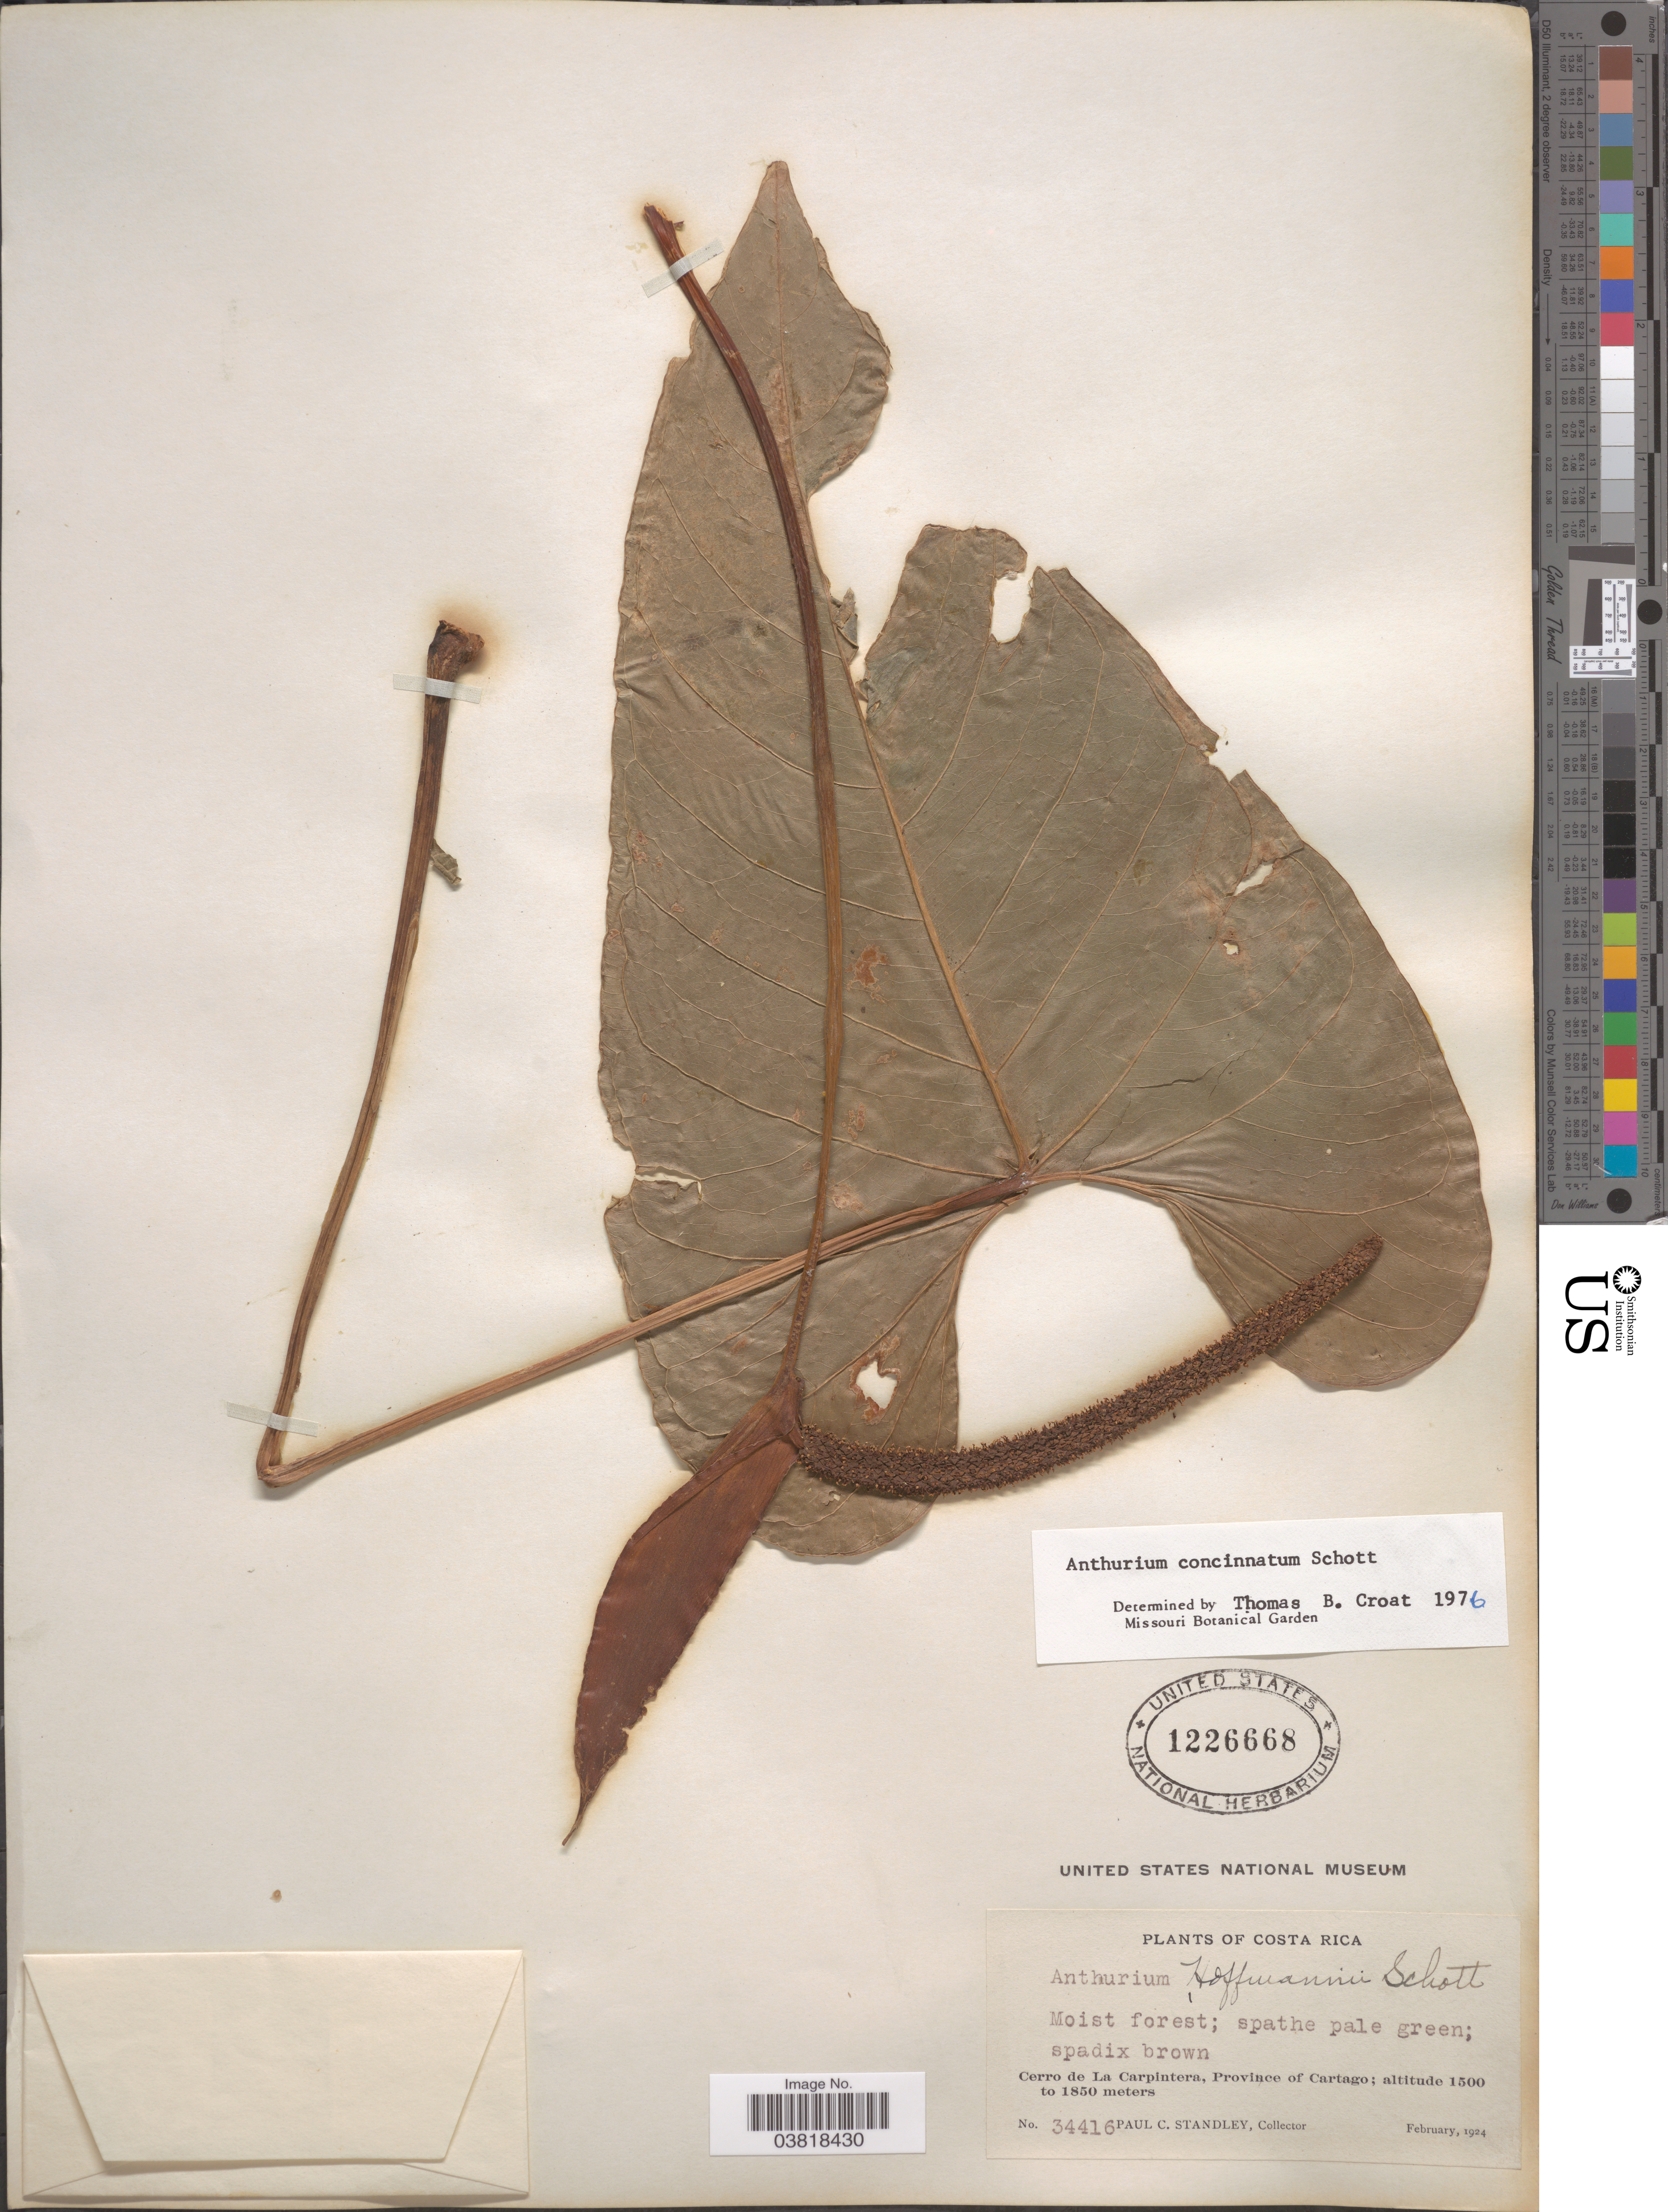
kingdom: Plantae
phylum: Tracheophyta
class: Liliopsida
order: Alismatales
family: Araceae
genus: Anthurium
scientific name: Anthurium concinnatum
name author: Schott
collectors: P. C. Standley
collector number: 34416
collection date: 1924-02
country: Costa Rica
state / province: Cartago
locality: Cerro de La Carpintera.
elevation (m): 1500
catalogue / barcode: US 1226668